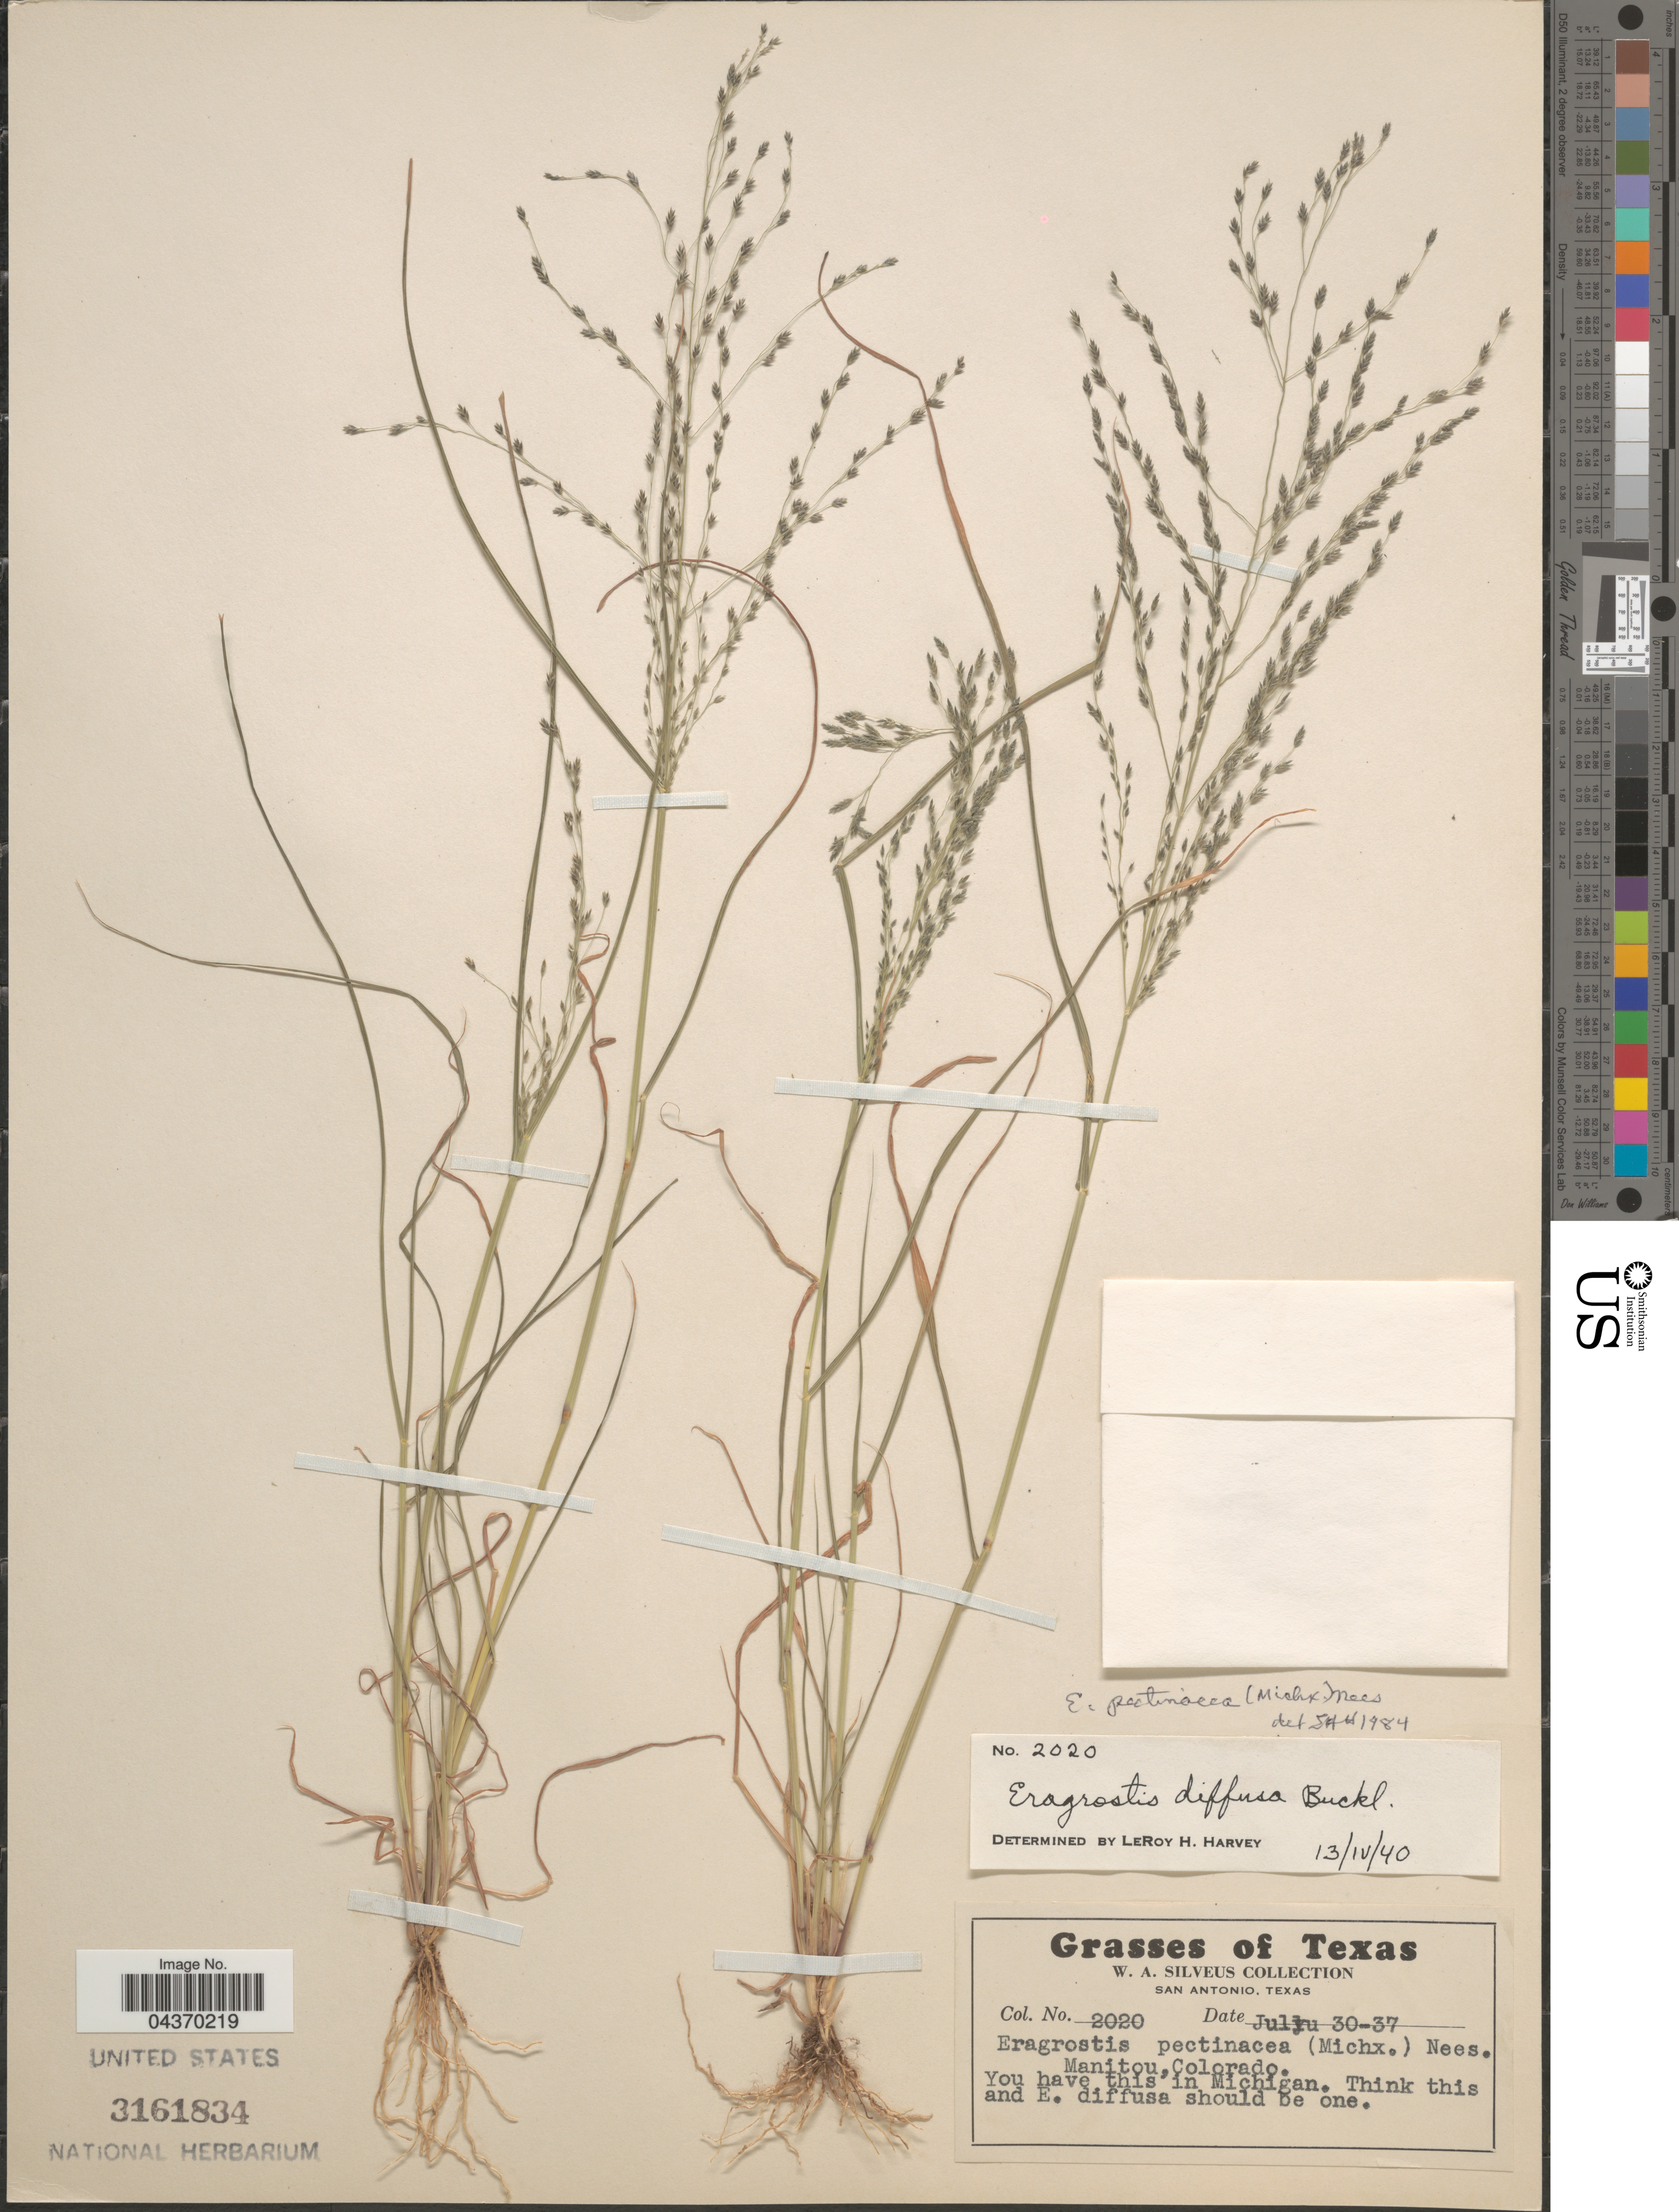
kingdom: Plantae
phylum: Tracheophyta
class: Liliopsida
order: Poales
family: Poaceae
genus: Eragrostis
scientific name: Eragrostis pectinacea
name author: (Michx.) Nees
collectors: W. Silveus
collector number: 2020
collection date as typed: Transcribed d/m/y: 30/7/37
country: United States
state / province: Colorado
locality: Manitou.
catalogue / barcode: US 3161834